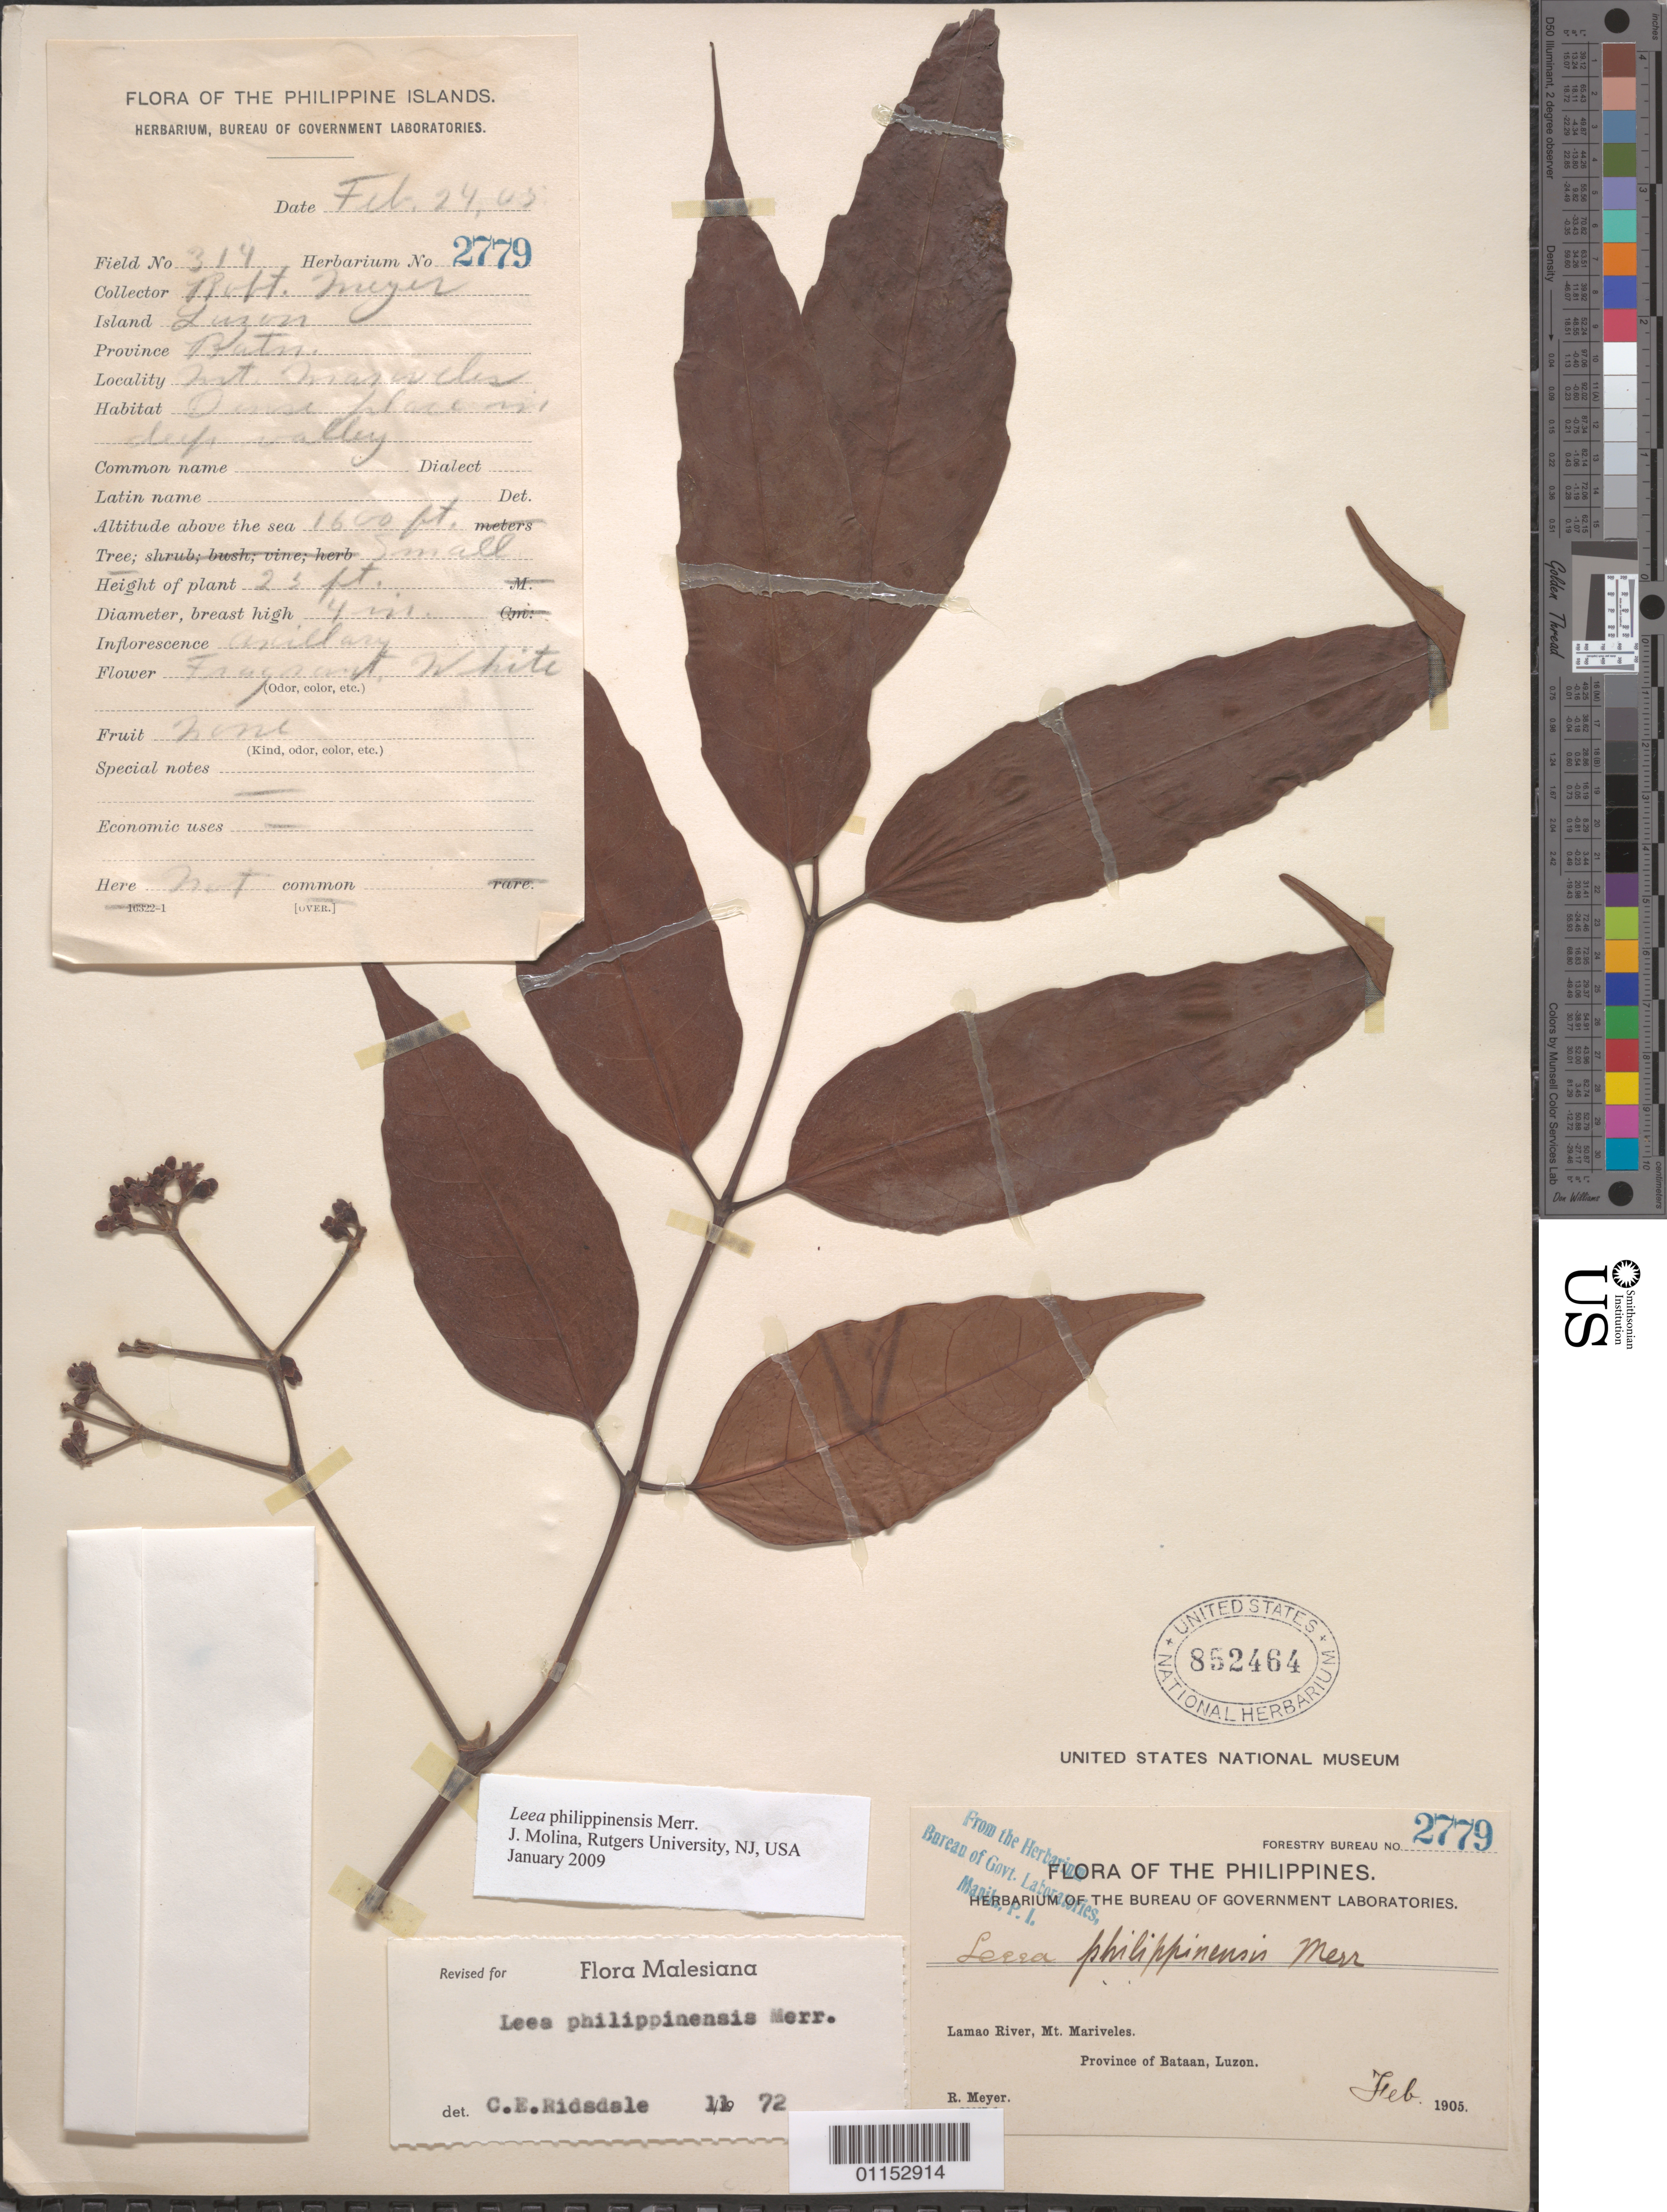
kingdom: Plantae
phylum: Tracheophyta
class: Magnoliopsida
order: Vitales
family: Vitaceae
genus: Leea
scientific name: Leea philippinensis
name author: Merr.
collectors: R. Meyer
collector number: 2779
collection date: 1905-02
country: Philippines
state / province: Central Luzon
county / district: Bataan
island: Luzon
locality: Lamao River, Mt Mariveles. Luzon.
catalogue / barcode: US 852464